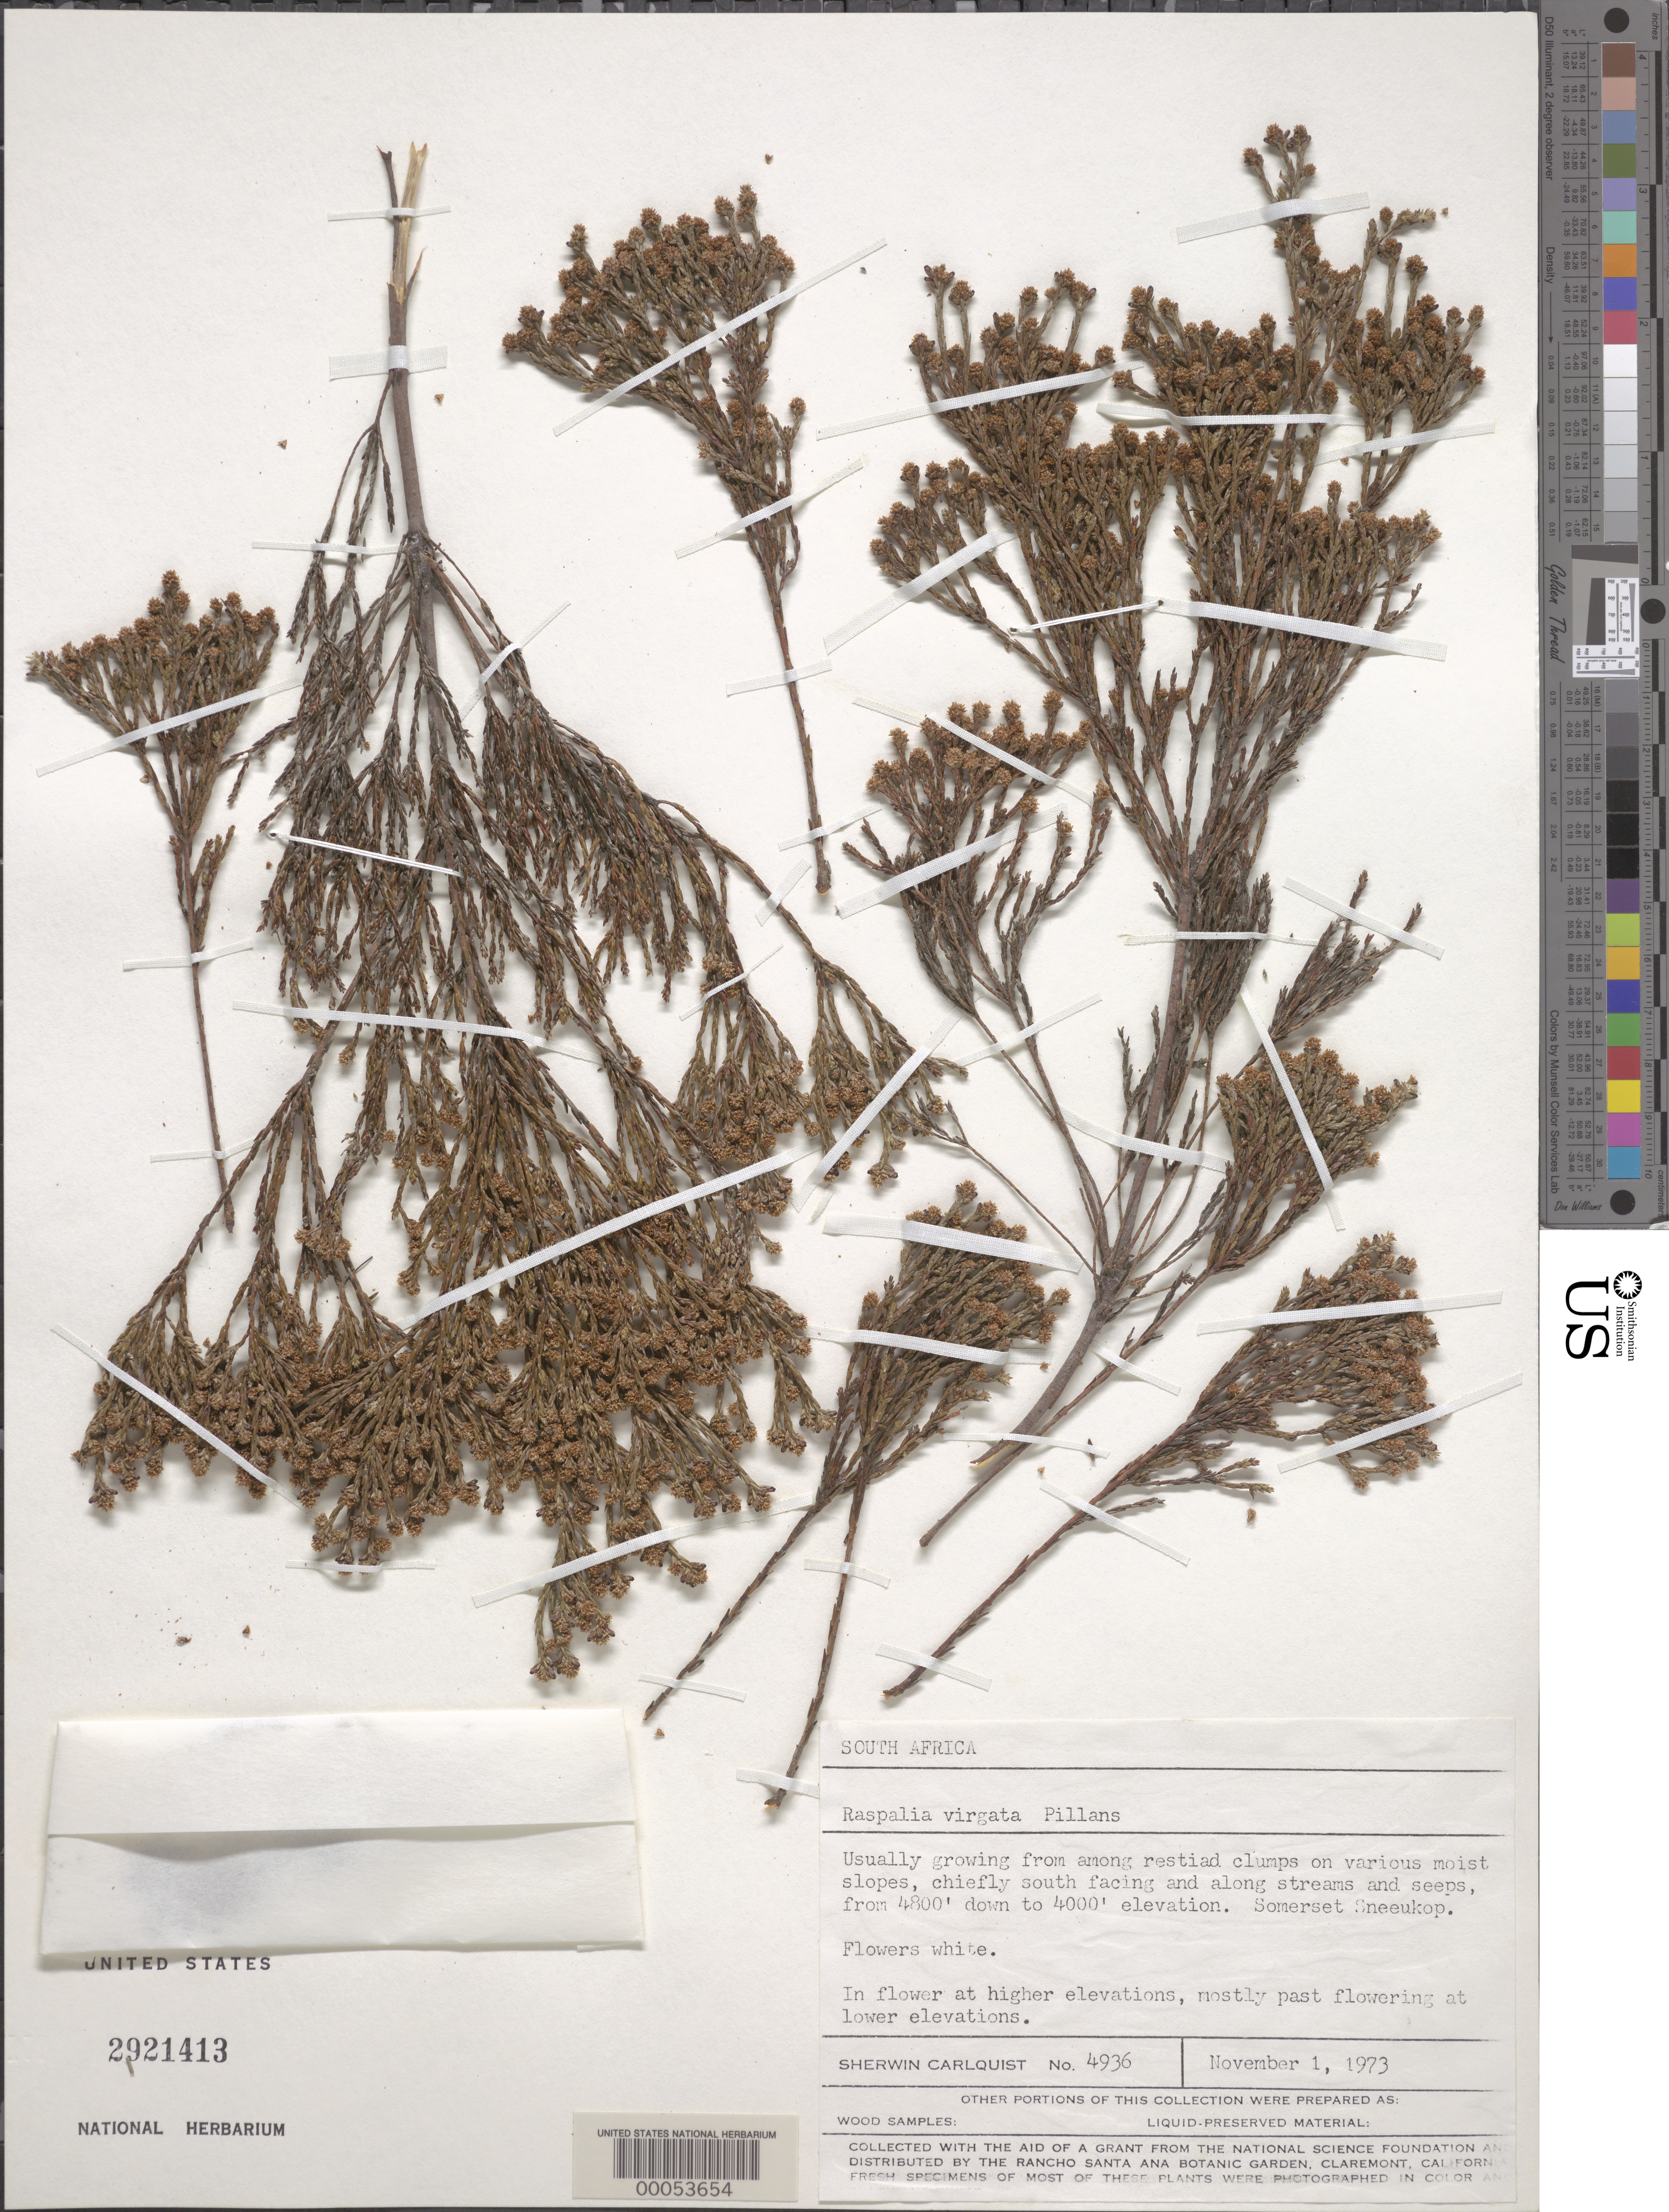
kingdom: Plantae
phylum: Tracheophyta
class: Magnoliopsida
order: Bruniales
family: Bruniaceae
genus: Brunia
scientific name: Brunia virgata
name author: Brongn.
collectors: S. Carlquist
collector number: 4936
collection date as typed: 01 Nov 1973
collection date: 1973-11-01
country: South Africa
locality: Somerset sneeukop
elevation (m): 1219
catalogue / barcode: US 2921413